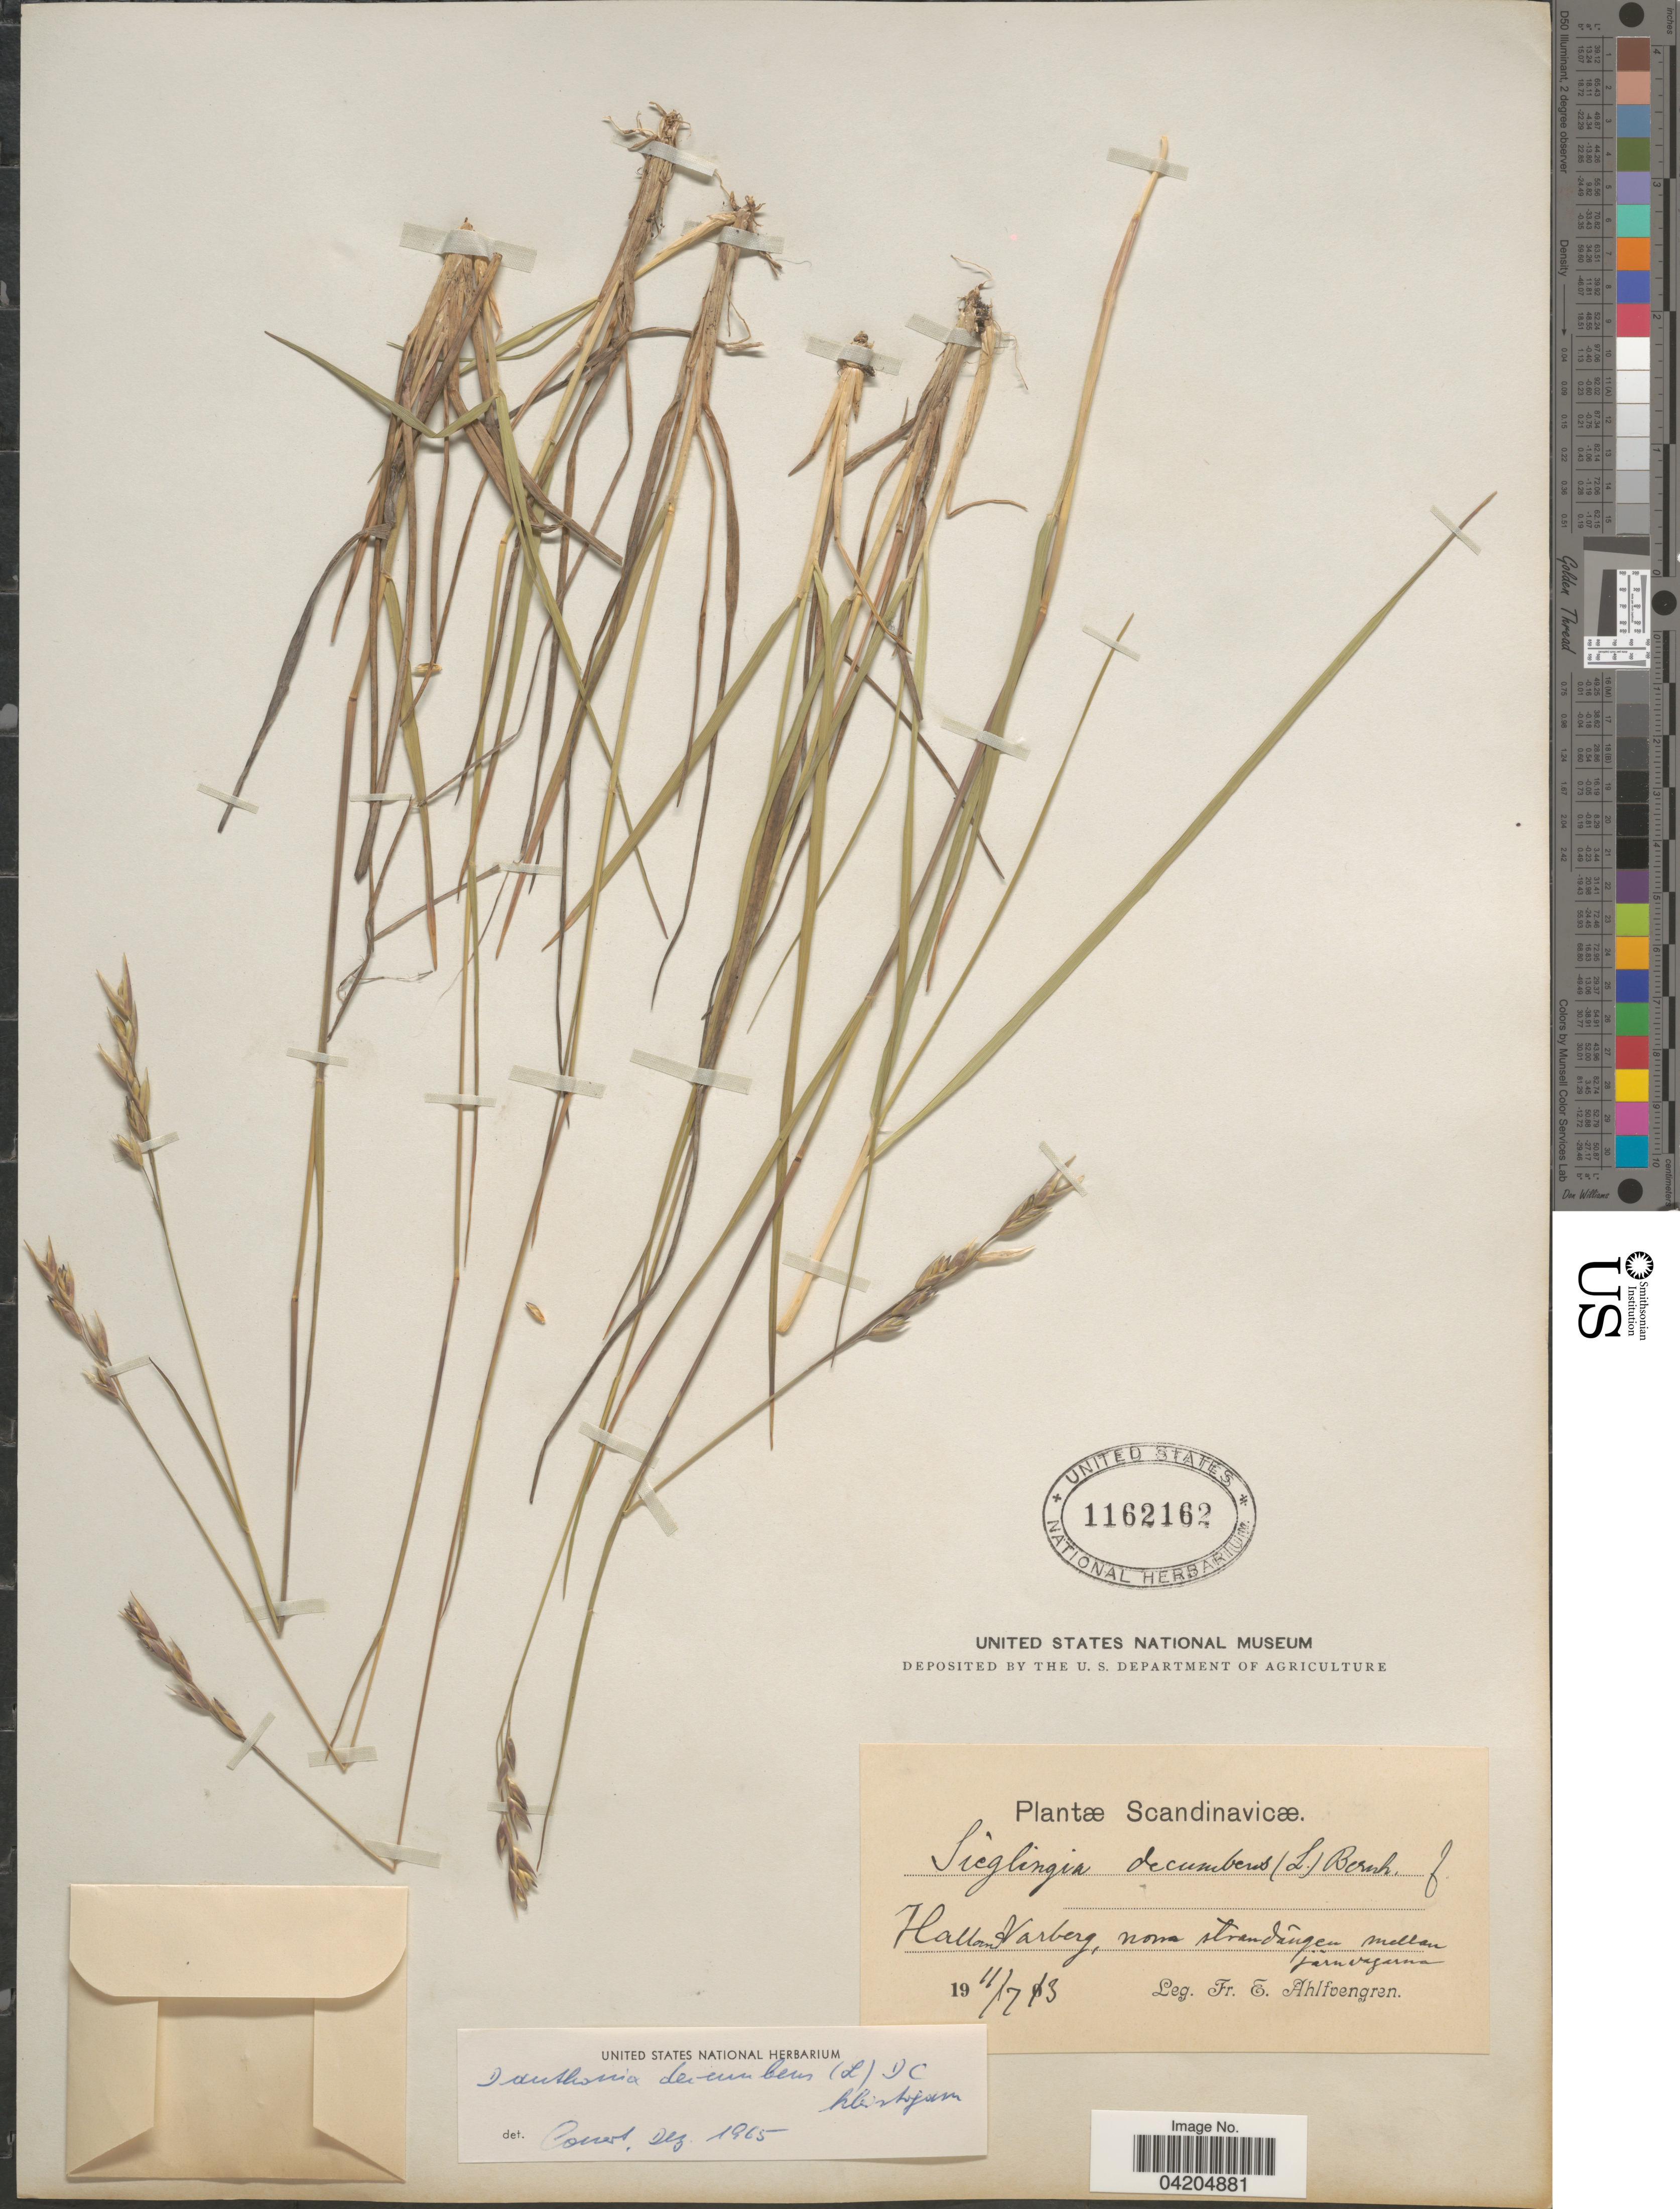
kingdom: Plantae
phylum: Tracheophyta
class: Liliopsida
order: Poales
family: Poaceae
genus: Danthonia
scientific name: Danthonia decumbens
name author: (L.) DC.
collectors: E. Ahlfvengren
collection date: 1913-07-11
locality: Scandinavicæ. Hallom[interpreted] Varberg, [illegible text].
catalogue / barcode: US 1162162